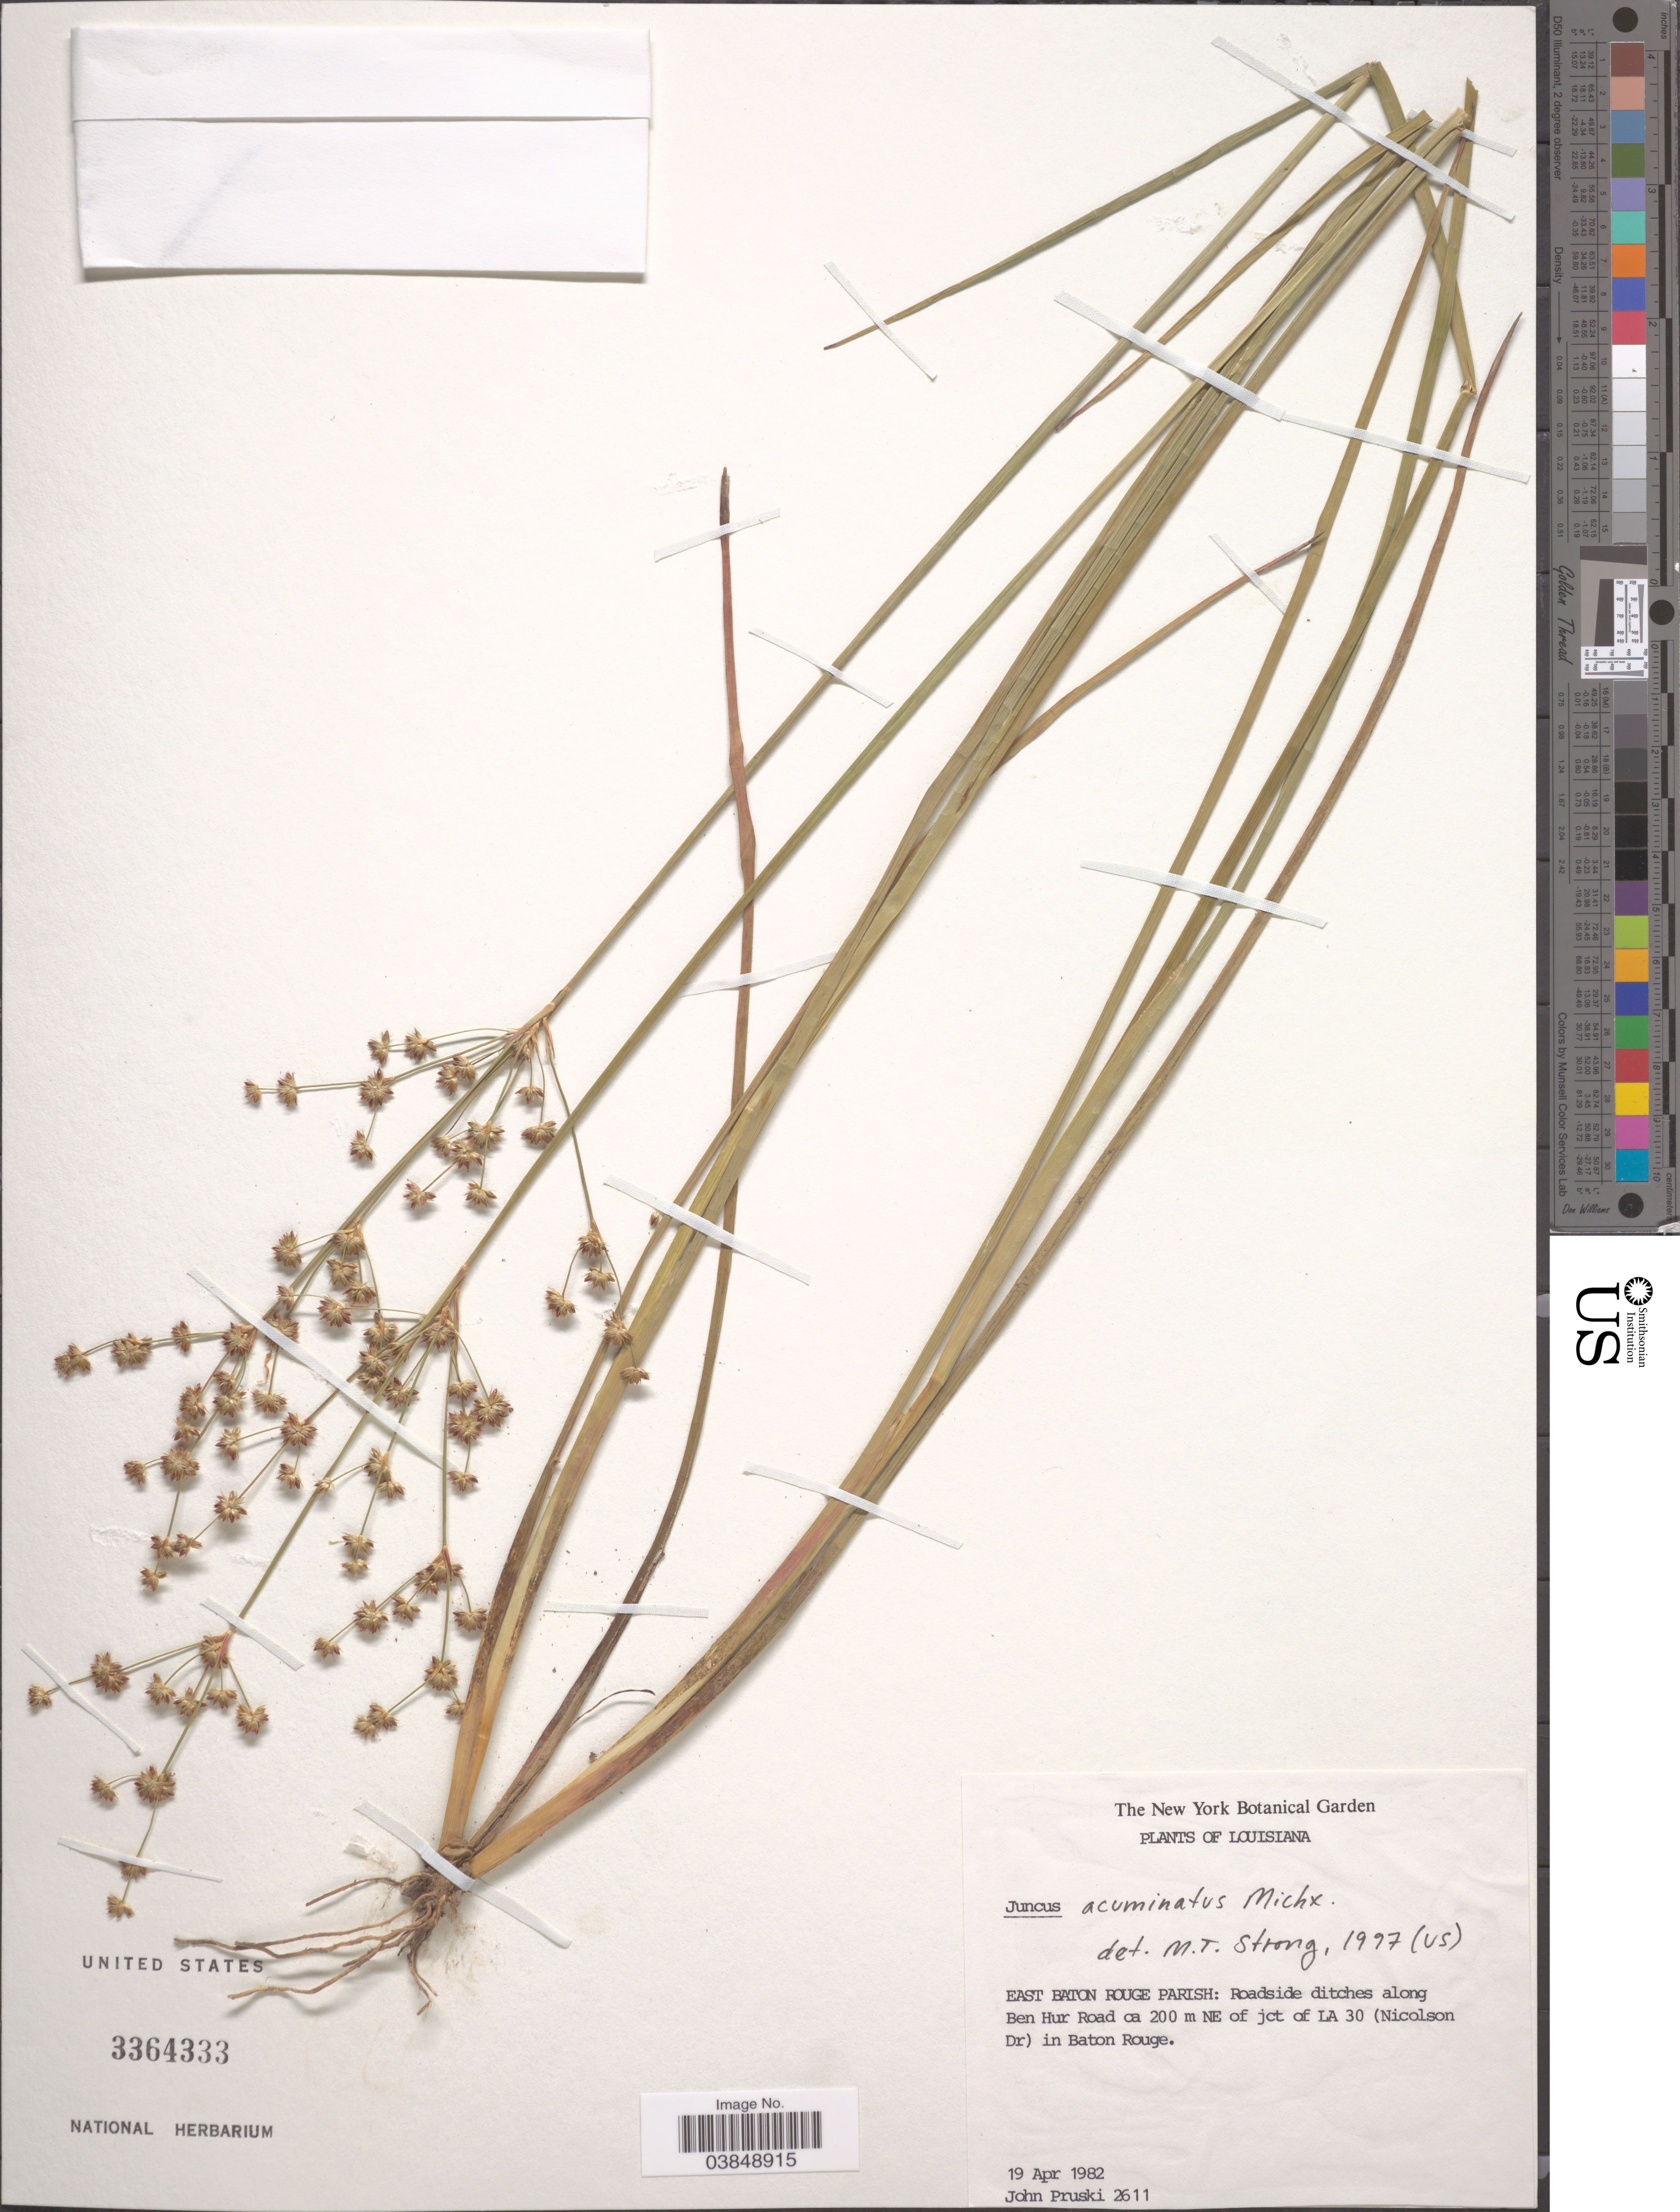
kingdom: Plantae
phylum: Tracheophyta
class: Liliopsida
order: Poales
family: Juncaceae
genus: Juncus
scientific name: Juncus acuminatus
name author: Michx.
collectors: J. F. Pruski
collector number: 2611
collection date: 1982-04-19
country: United States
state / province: Louisiana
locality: East Baton Rouge Parish: Roadside ditches along Ben Hur Road ca 200 m NE of jct of LA 30 (Nicolson Dr) in Baton Rouge.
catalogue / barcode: US 3364333